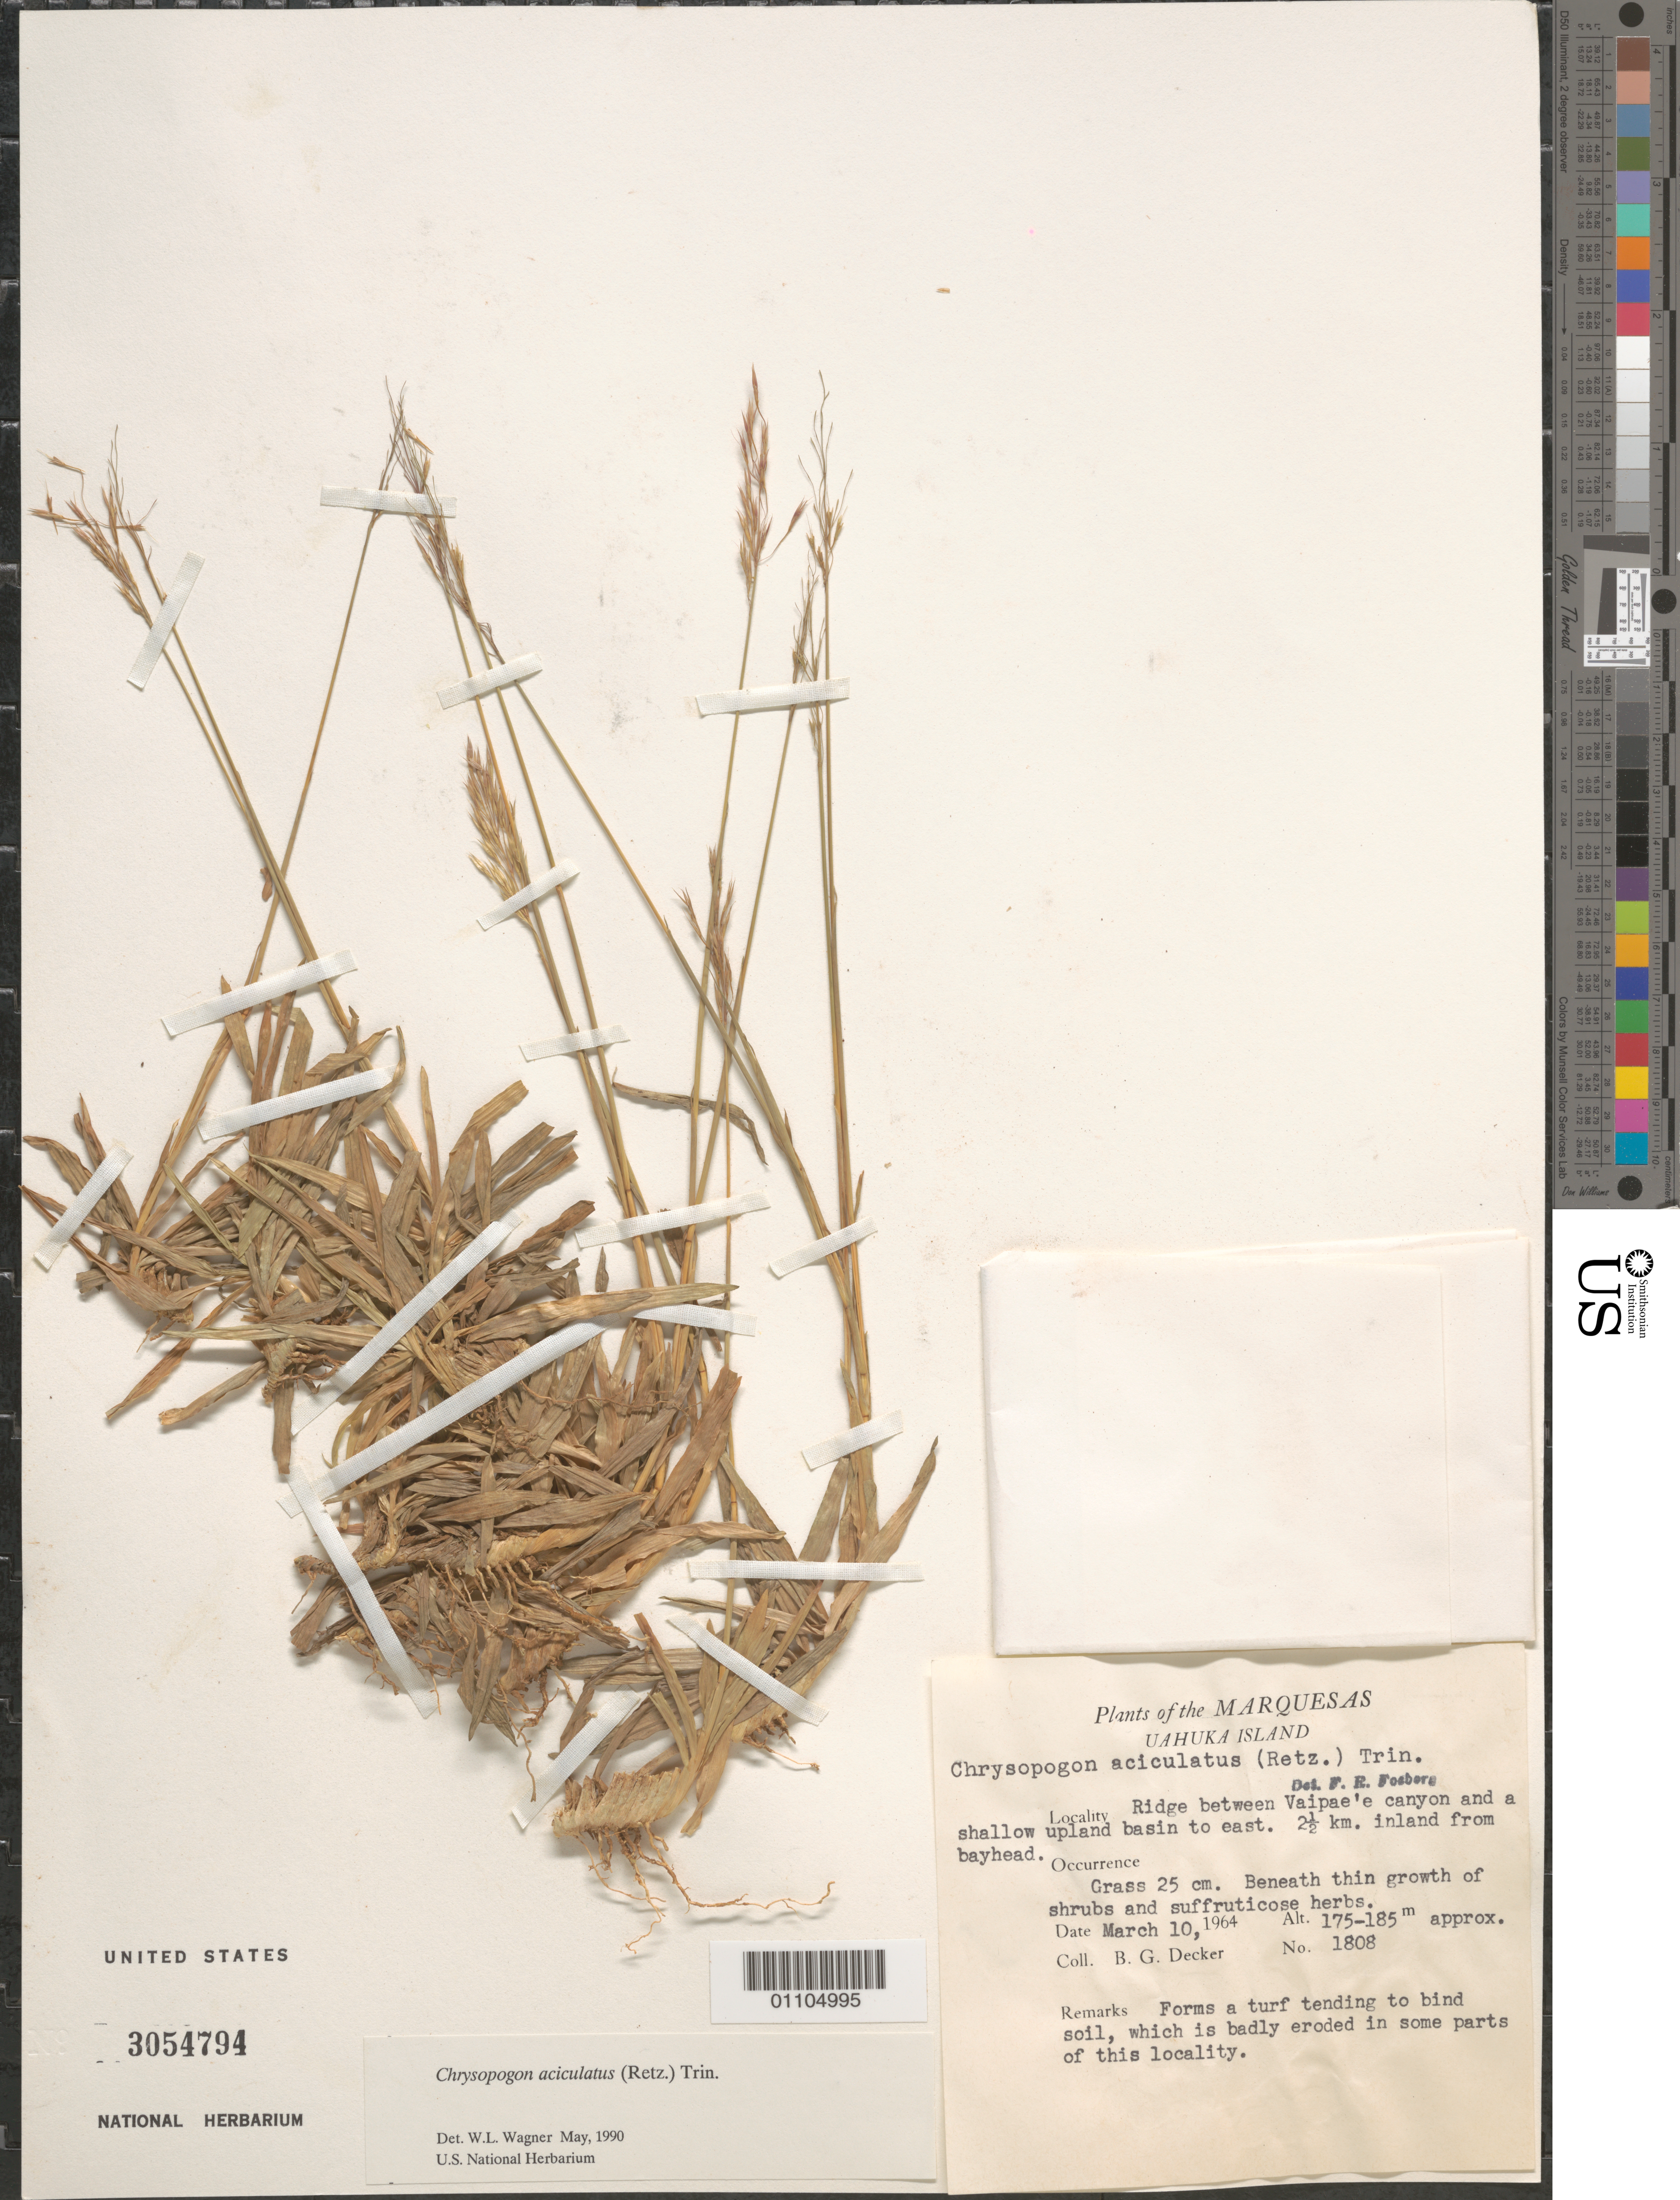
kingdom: Plantae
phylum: Tracheophyta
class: Liliopsida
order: Poales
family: Poaceae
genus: Chrysopogon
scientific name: Chrysopogon aciculatus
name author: (Retz.) Trin.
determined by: Wagner, W. L., (BOT), Smithsonian Institution - National Museum of Natural History (UNITED STATES)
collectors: B. G. Decker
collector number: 1808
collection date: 1964-03-10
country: French Polynesia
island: Ua Huka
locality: ridge between Vaipae'e canyon and shallow upland basin to E, 2.5 km inland from bayhead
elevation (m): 175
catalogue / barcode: US 3054794